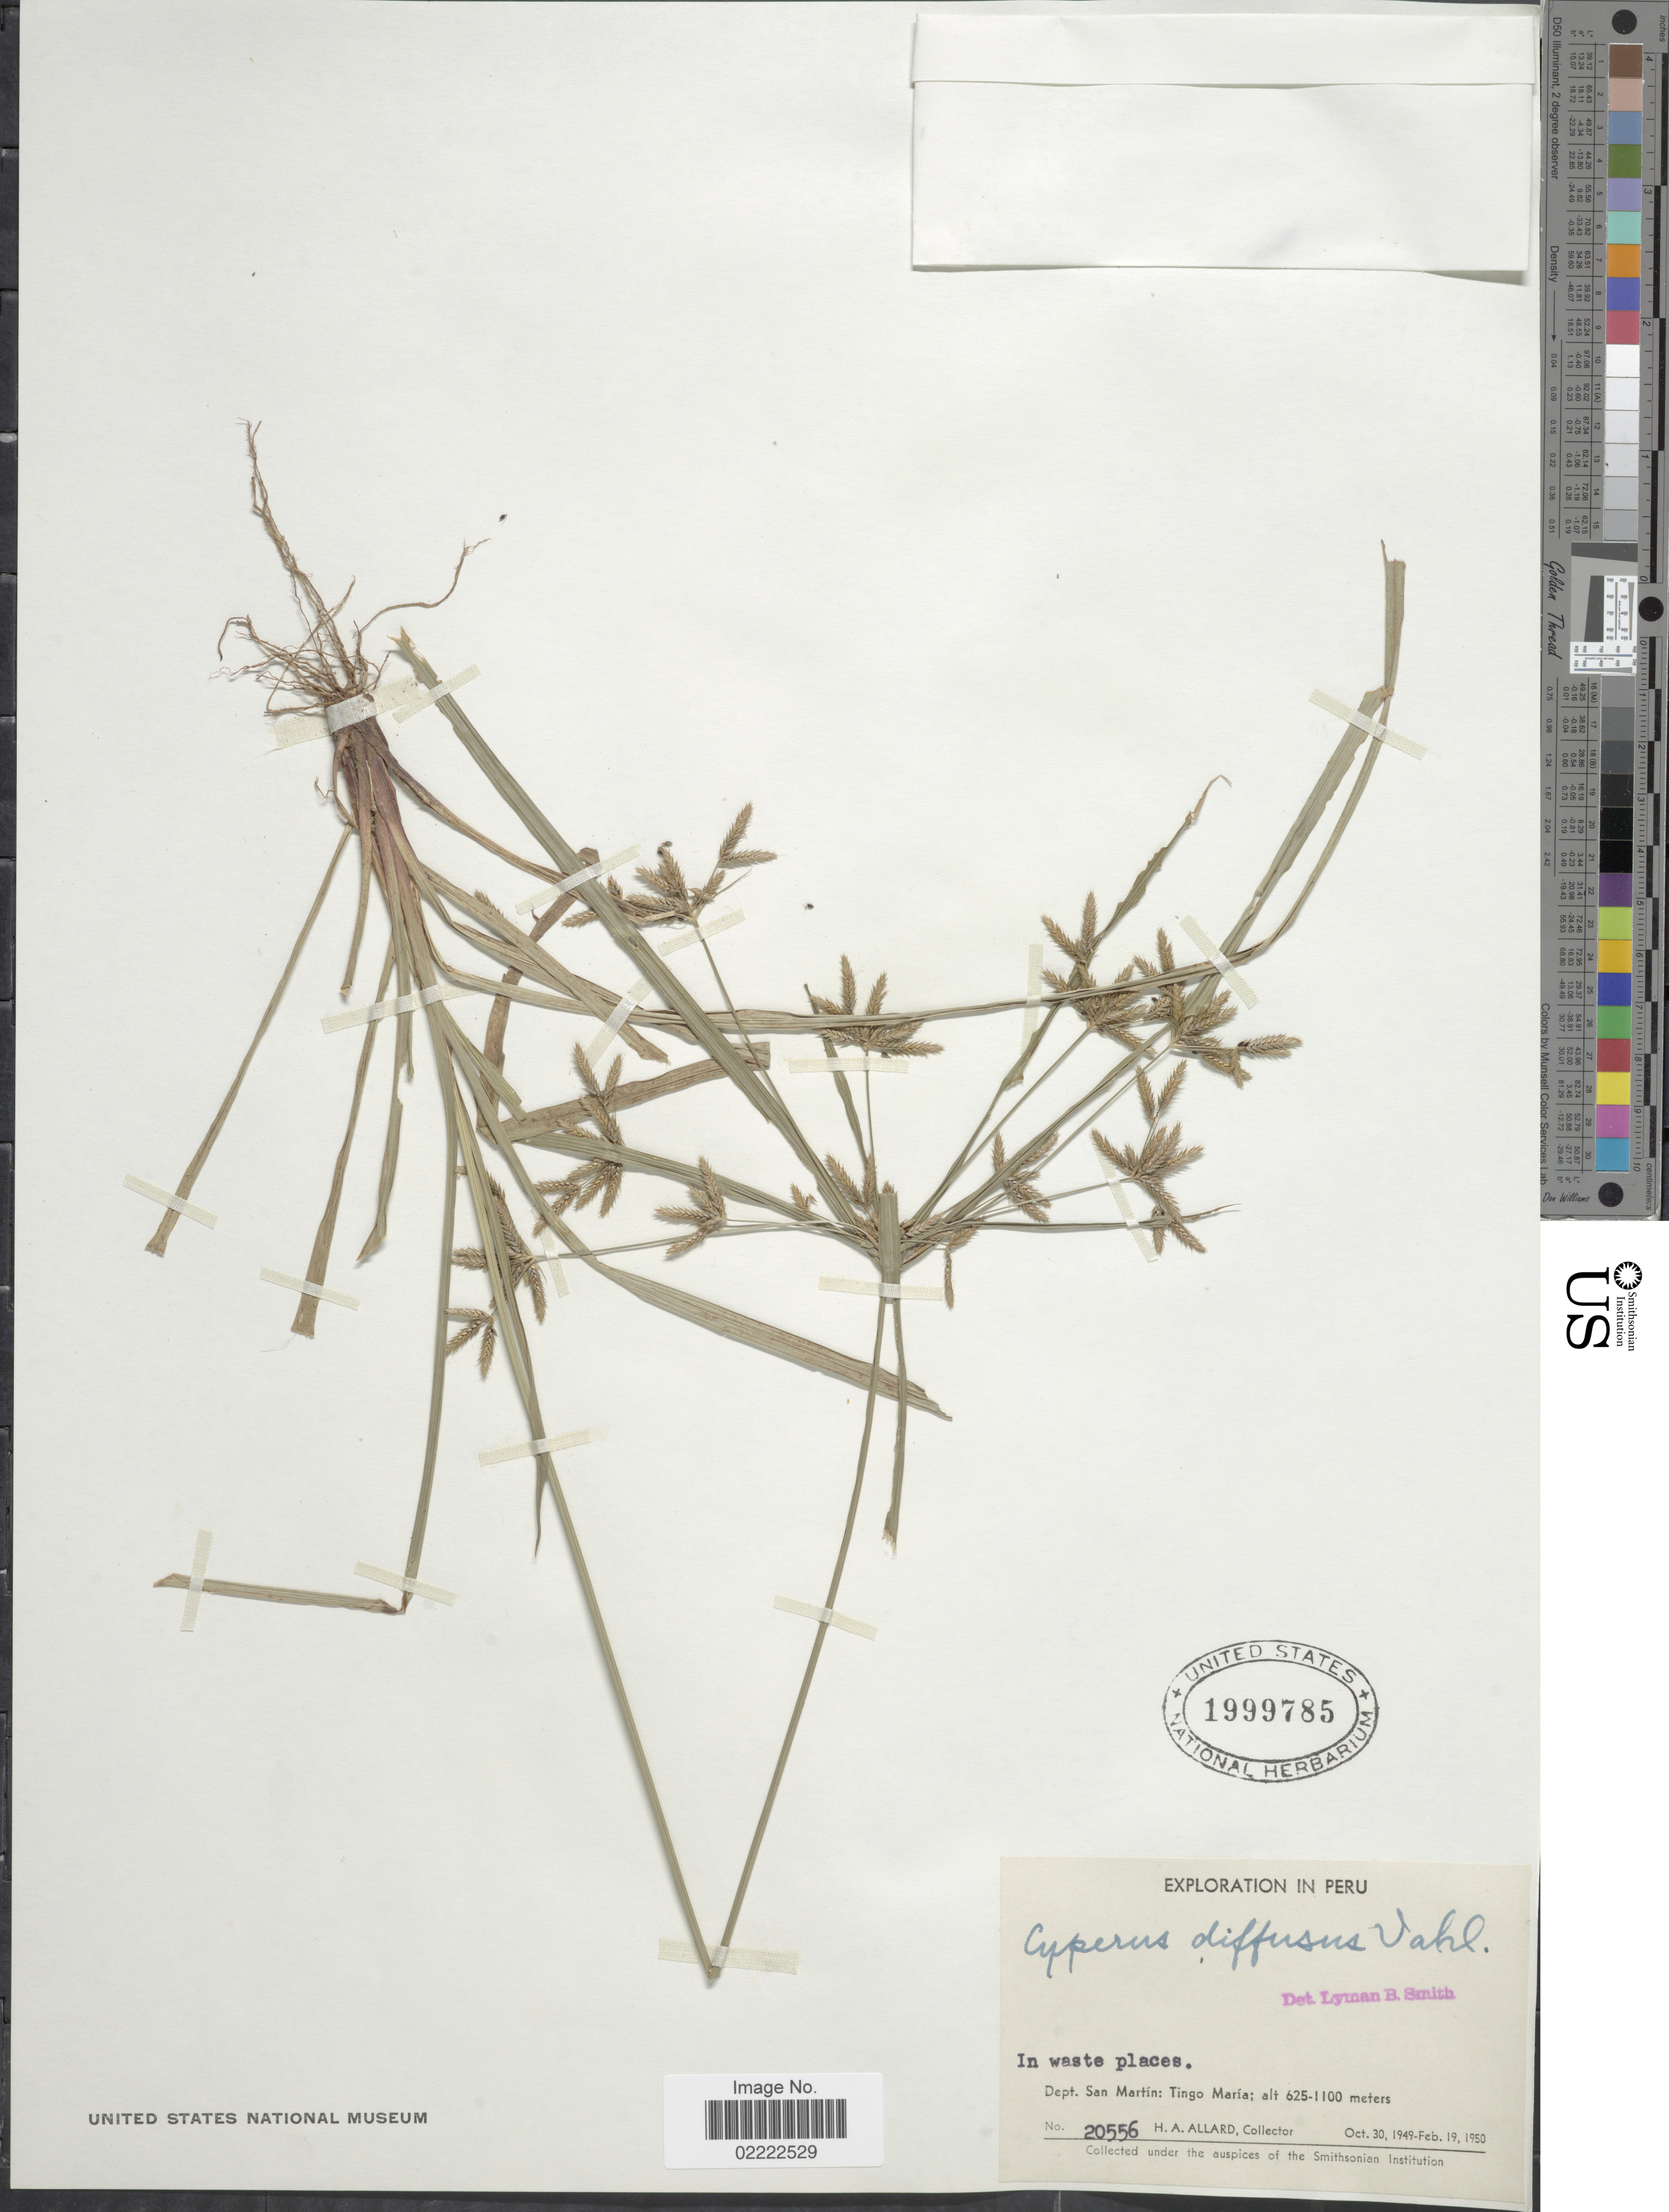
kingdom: Plantae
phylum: Tracheophyta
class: Liliopsida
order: Poales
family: Cyperaceae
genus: Cyperus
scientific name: Cyperus laxus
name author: Lam.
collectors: H. A. Allard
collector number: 20556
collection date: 1949-10-30/1950-02-19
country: Peru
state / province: San Martín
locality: In waste places, Tingo Maria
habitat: in waste places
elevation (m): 625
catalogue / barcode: US 1999785